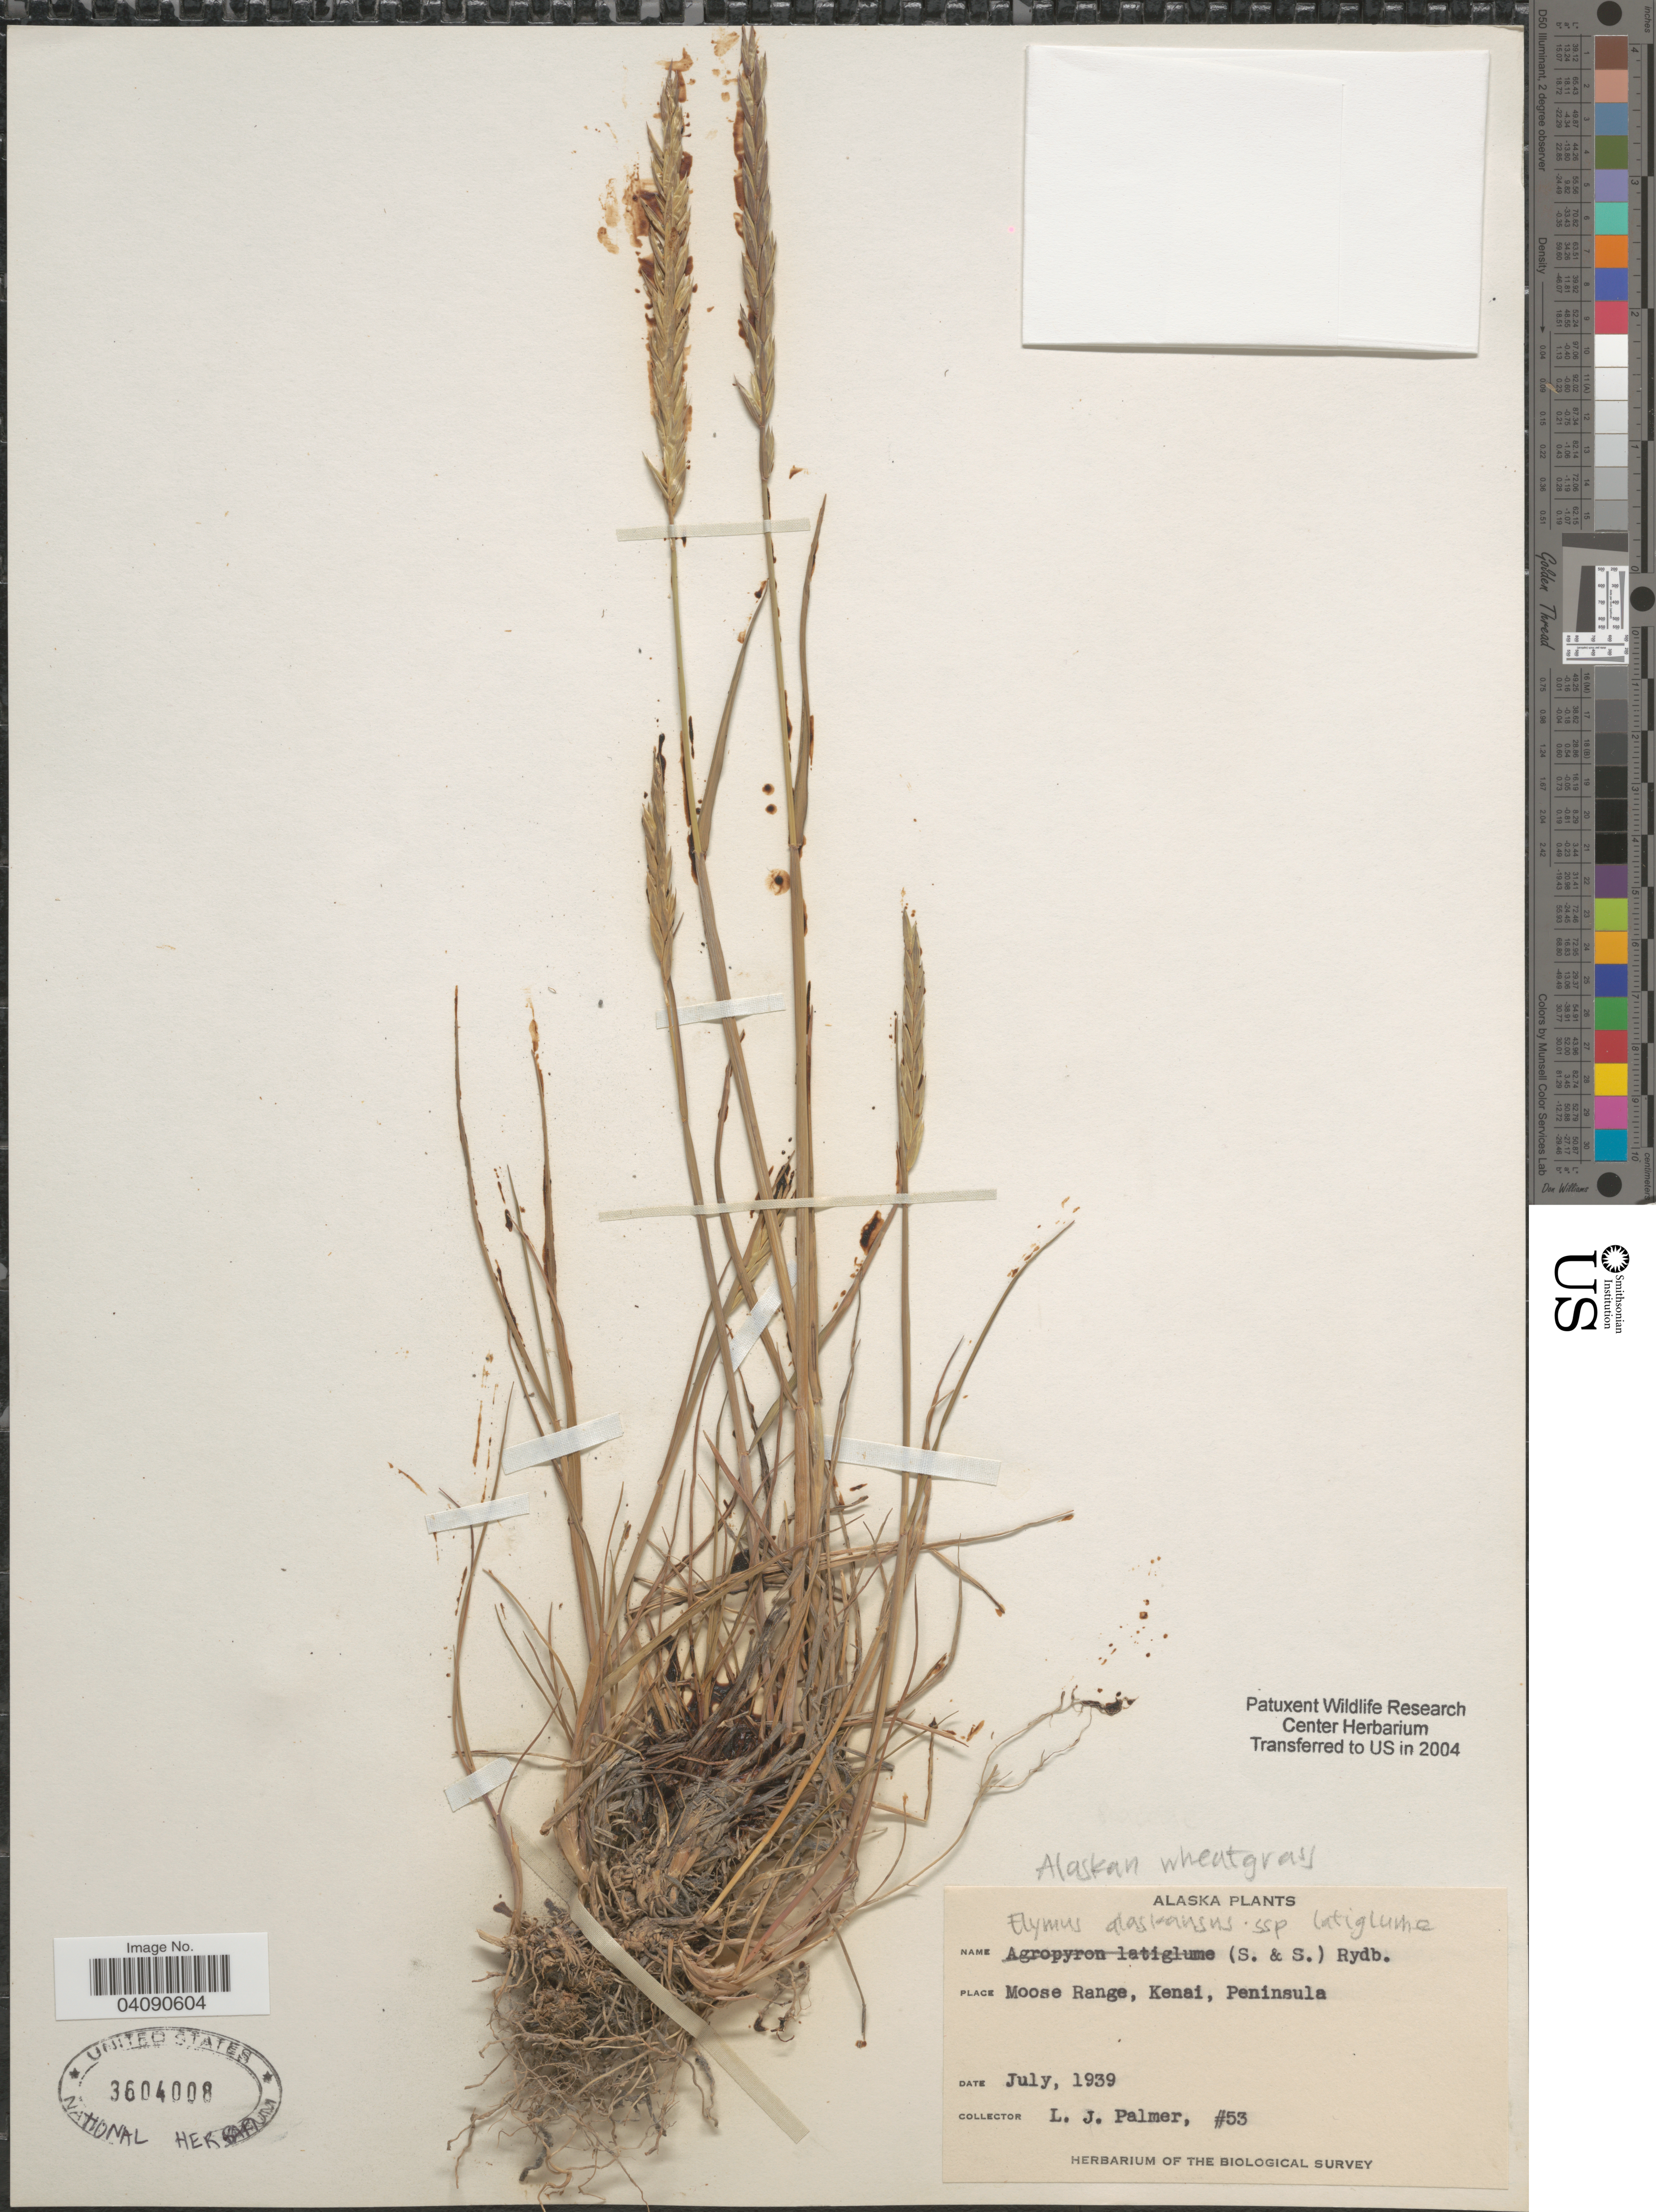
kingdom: Plantae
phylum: Tracheophyta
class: Liliopsida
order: Poales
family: Poaceae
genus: Elymus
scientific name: Elymus alaskanus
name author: (Scribn. & Merr.) Á. Löve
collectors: L. J. Palmer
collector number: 53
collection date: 1939-07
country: United States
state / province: Alaska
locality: Moose Range, Kenai, Peninsula.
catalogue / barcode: US 3604008